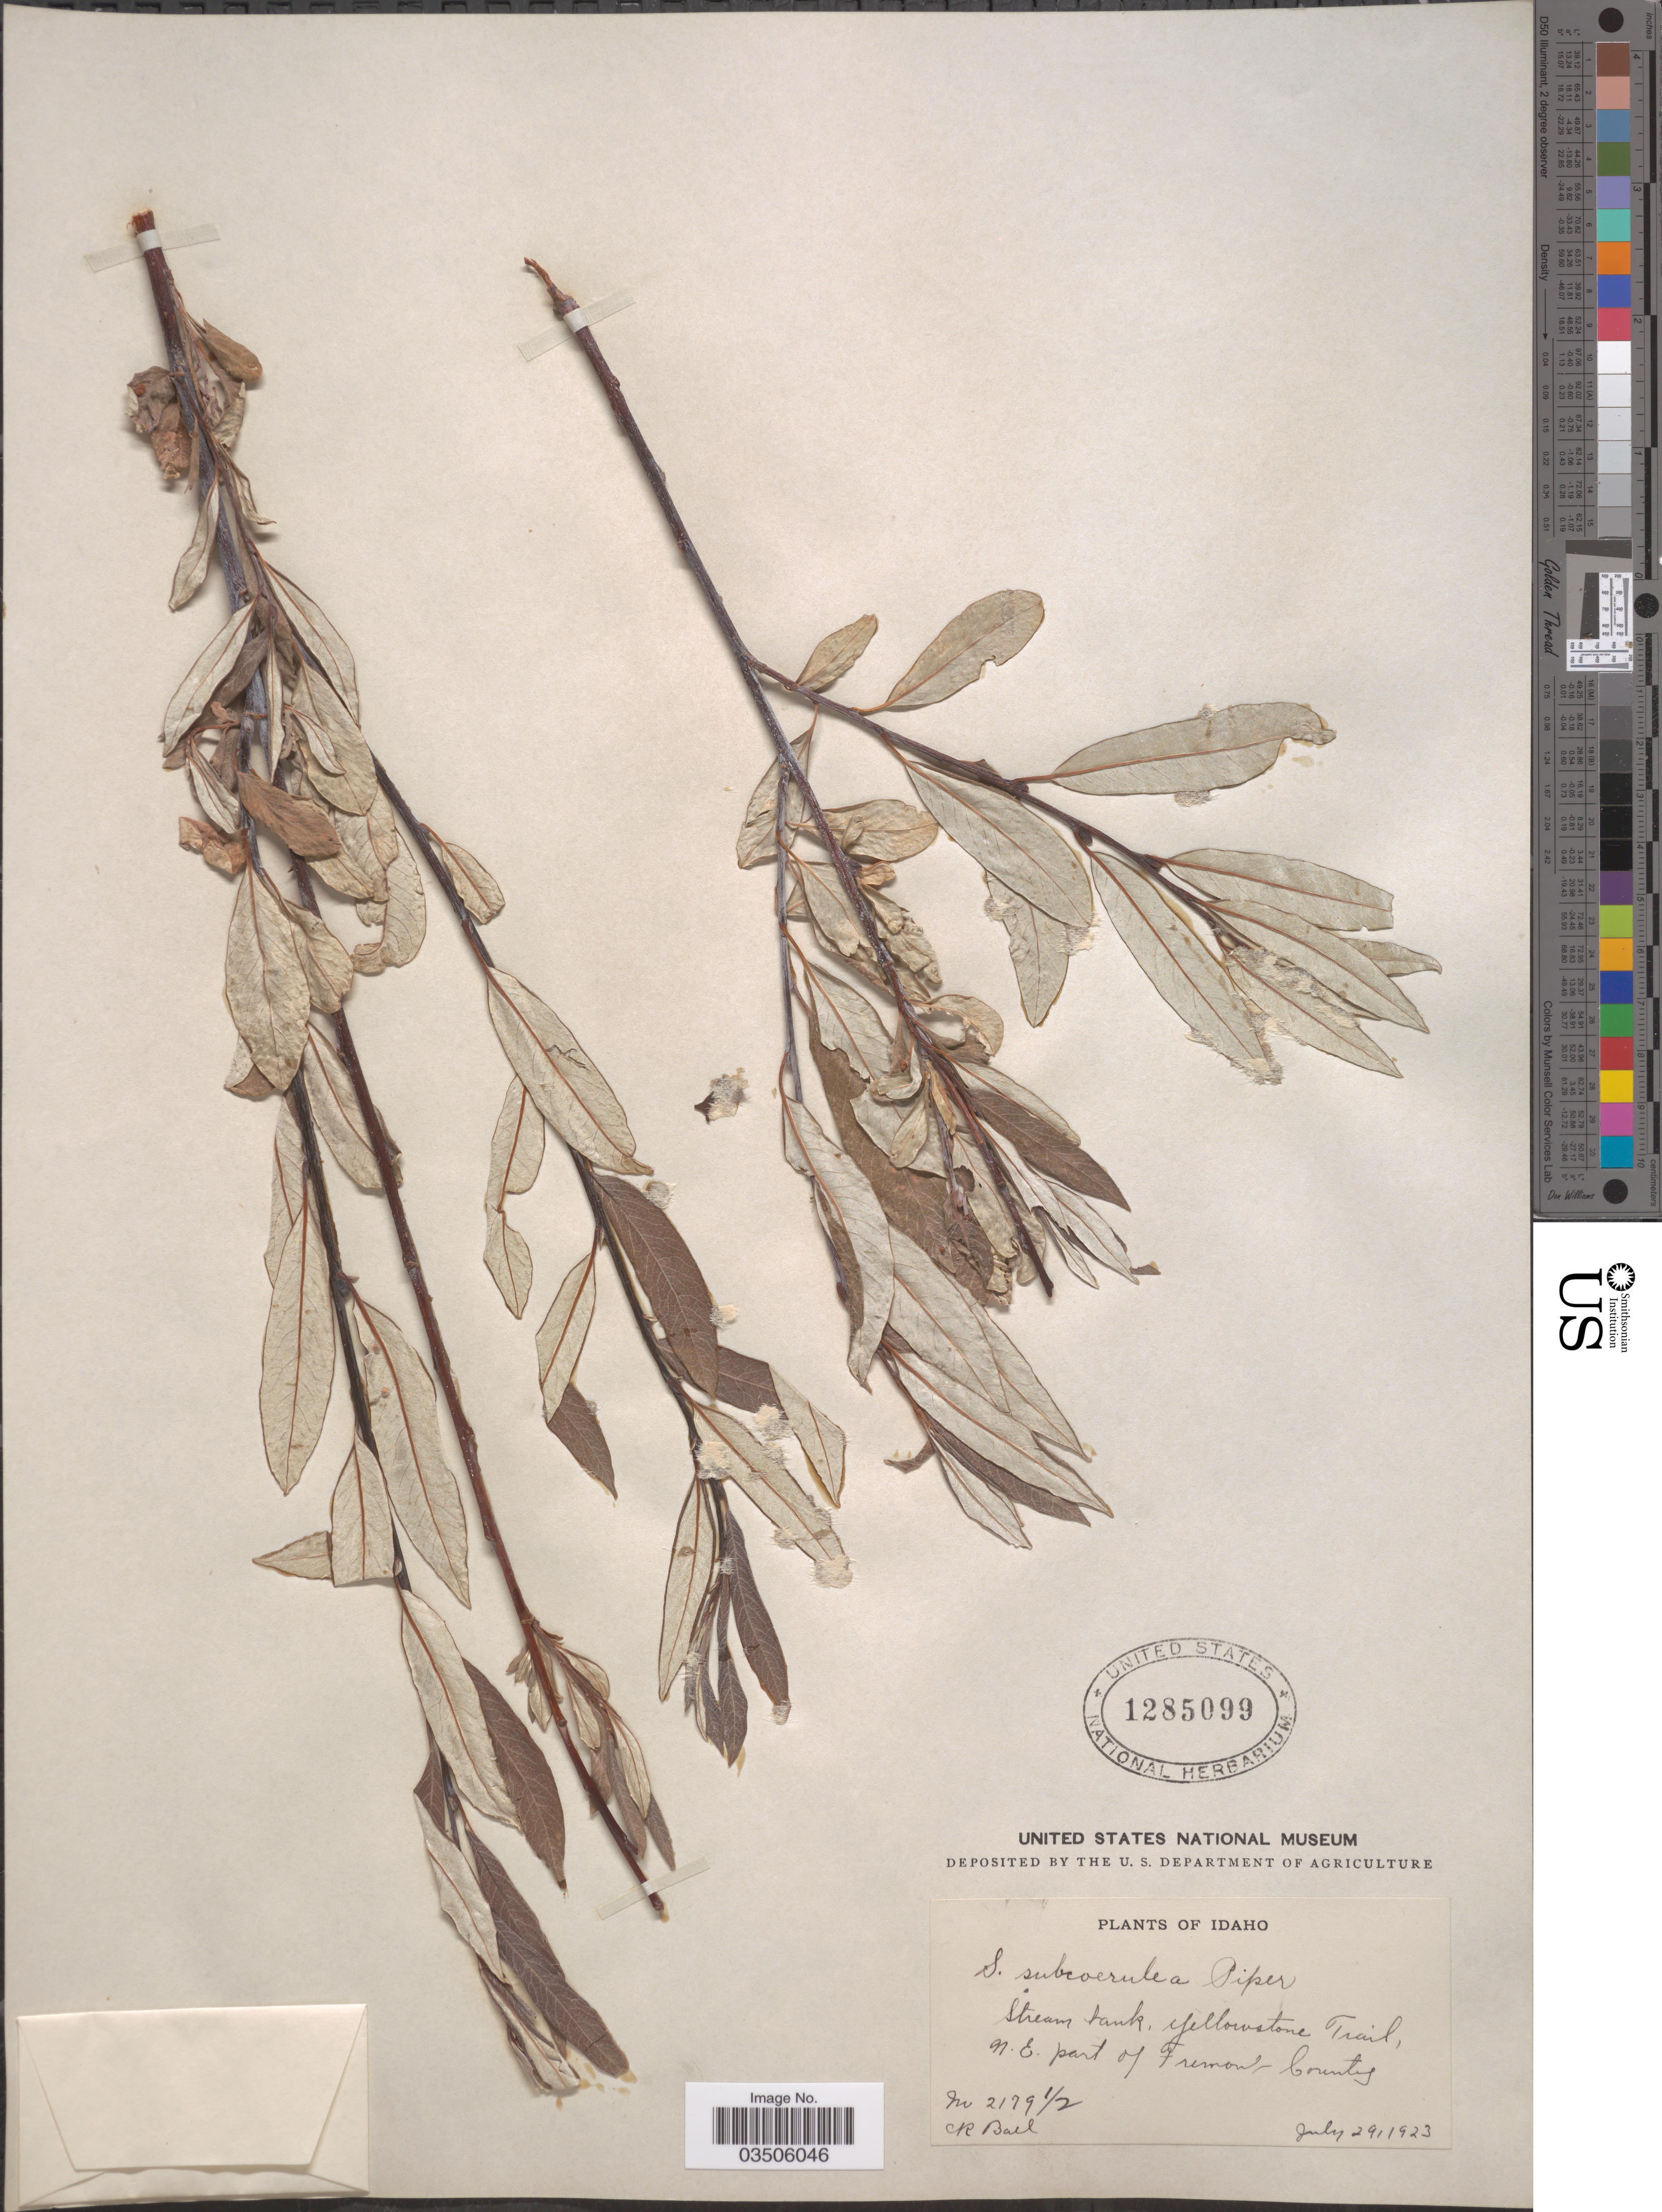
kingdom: Plantae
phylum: Tracheophyta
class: Magnoliopsida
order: Malpighiales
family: Salicaceae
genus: Salix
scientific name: Salix subcoerulea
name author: Piper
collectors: C. R. Ball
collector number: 2179½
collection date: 1923-07-29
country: United States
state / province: Idaho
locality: Yellowstone Trail, N.E. part of Fremont County.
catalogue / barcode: US 1285099